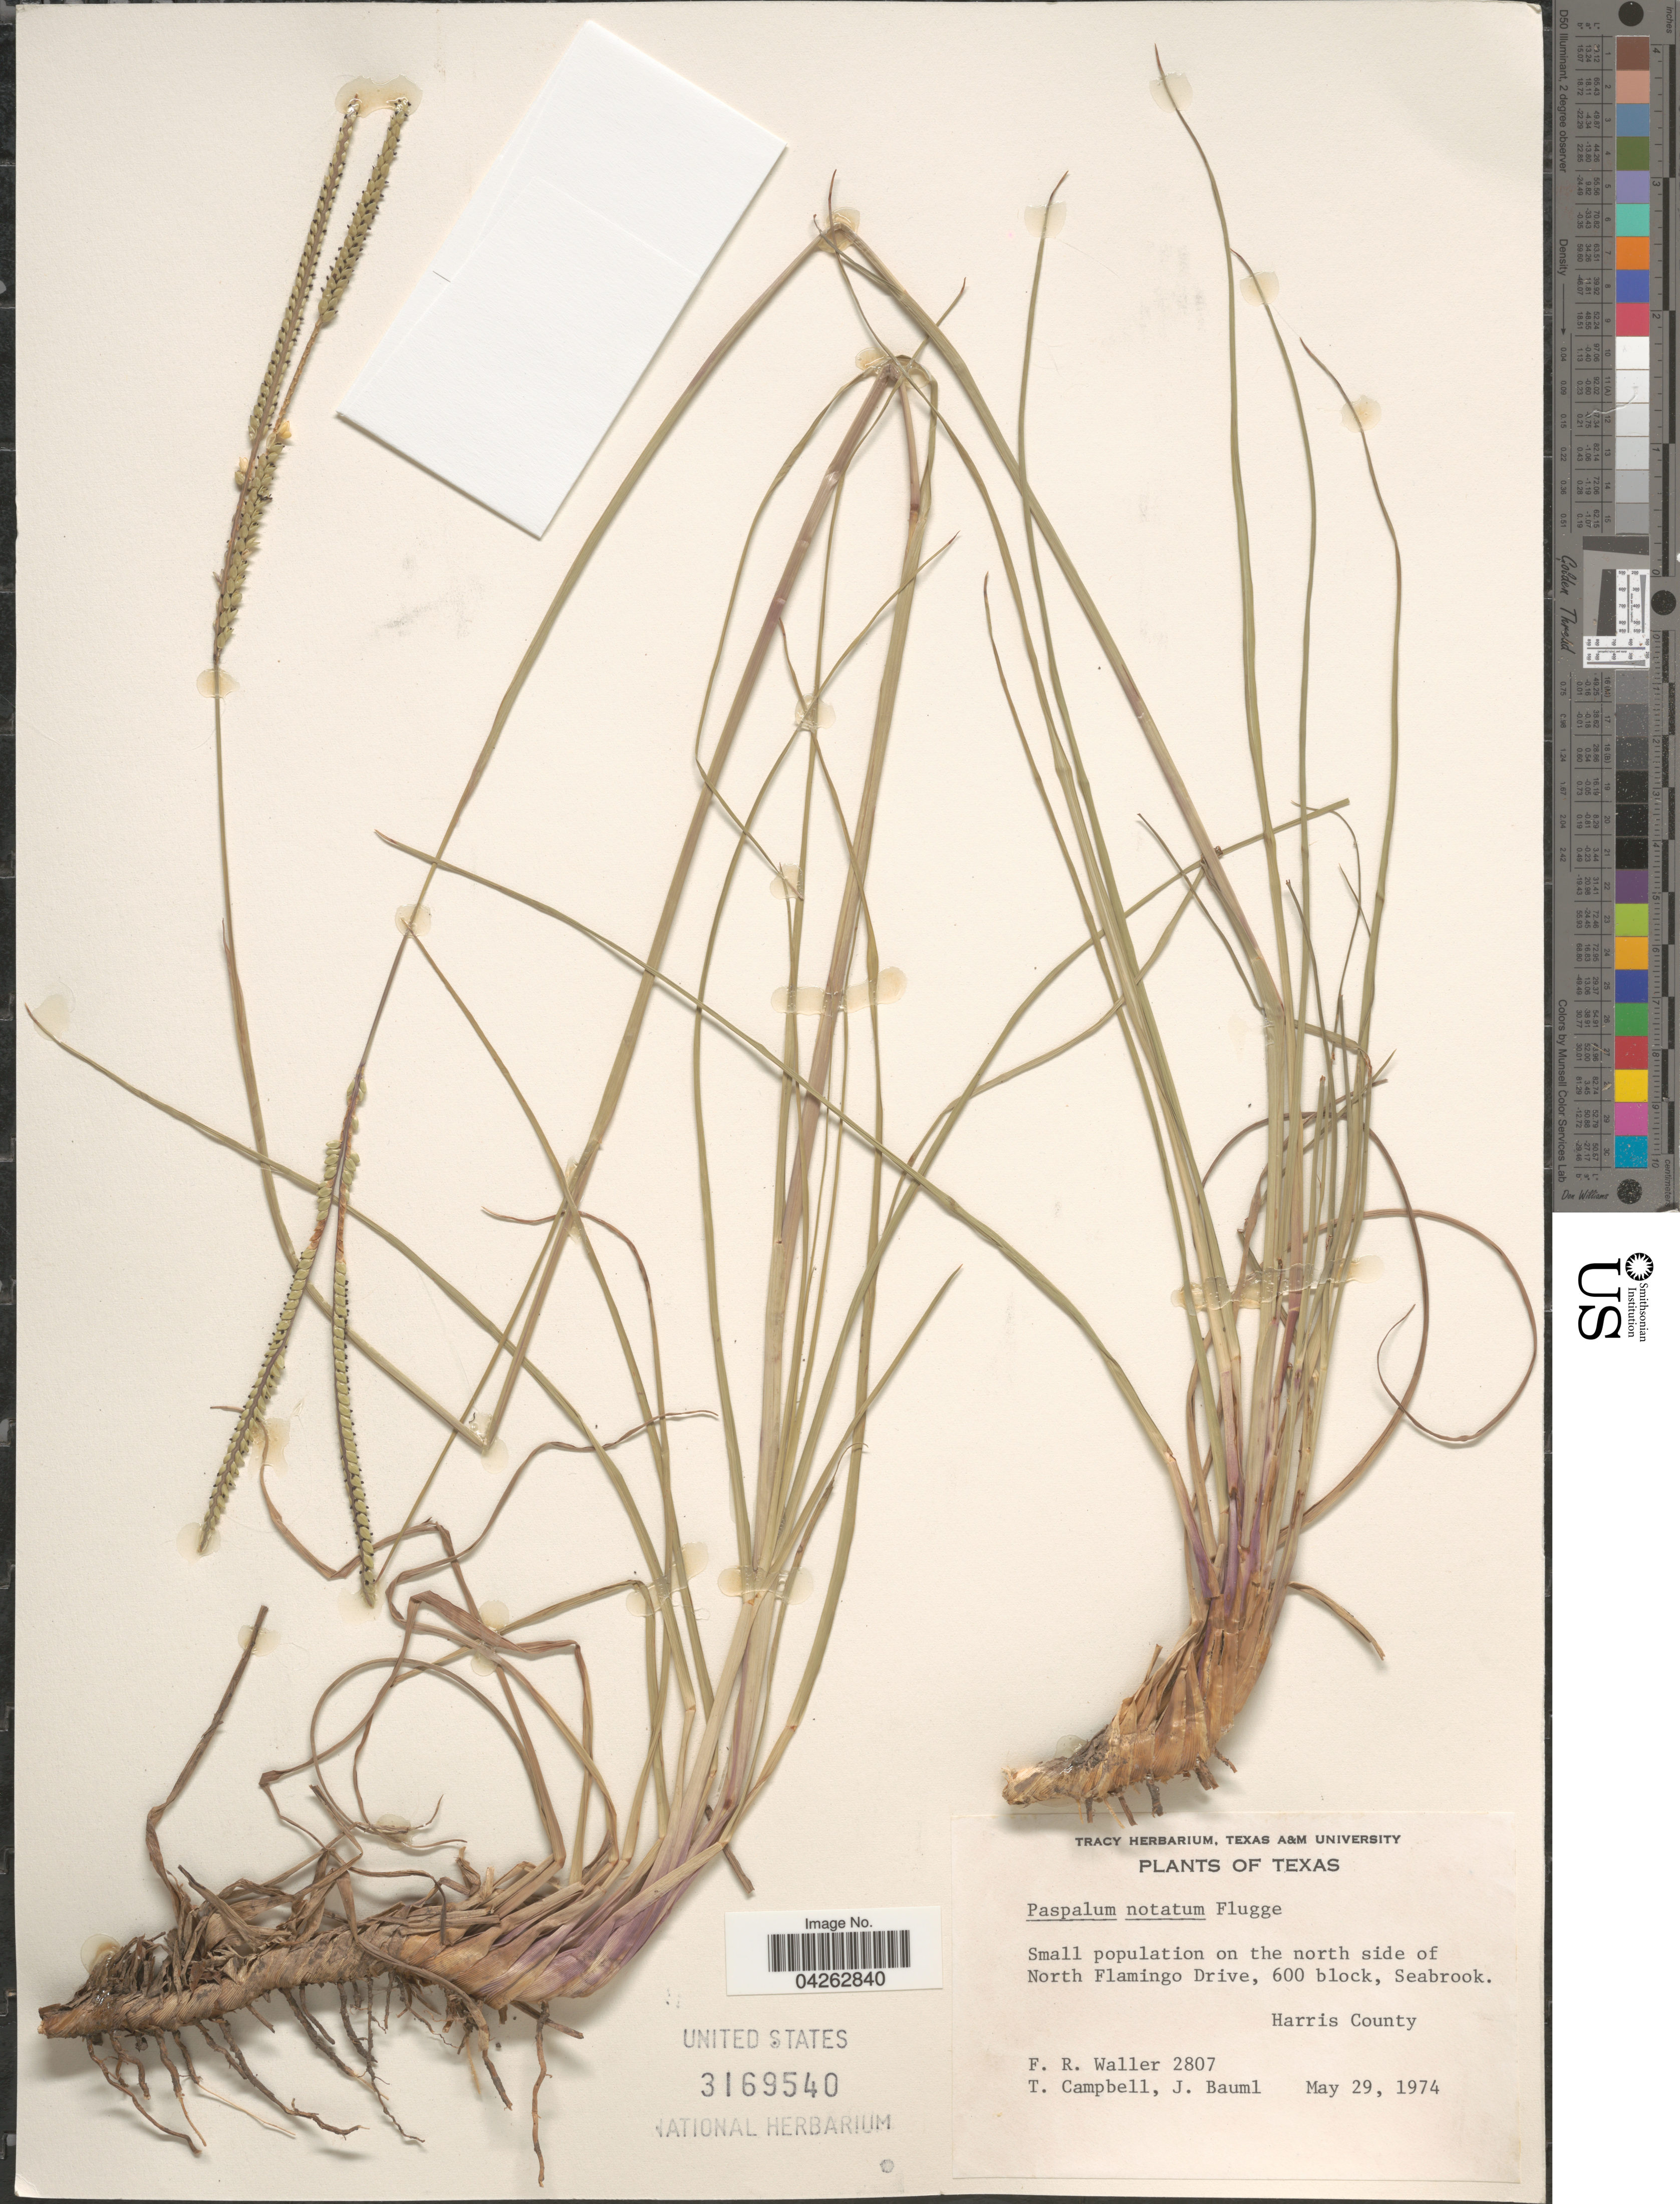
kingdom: Plantae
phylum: Tracheophyta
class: Liliopsida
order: Poales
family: Poaceae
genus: Paspalum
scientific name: Paspalum notatum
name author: Flüggé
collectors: F. R. Waller, T. Campbell & J. Bauml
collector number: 2807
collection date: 1974-05-29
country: United States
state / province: Texas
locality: Small population on the north side of North Flamingo Drive, 600 block, Seabrook. Harris County.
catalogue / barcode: US 3169540